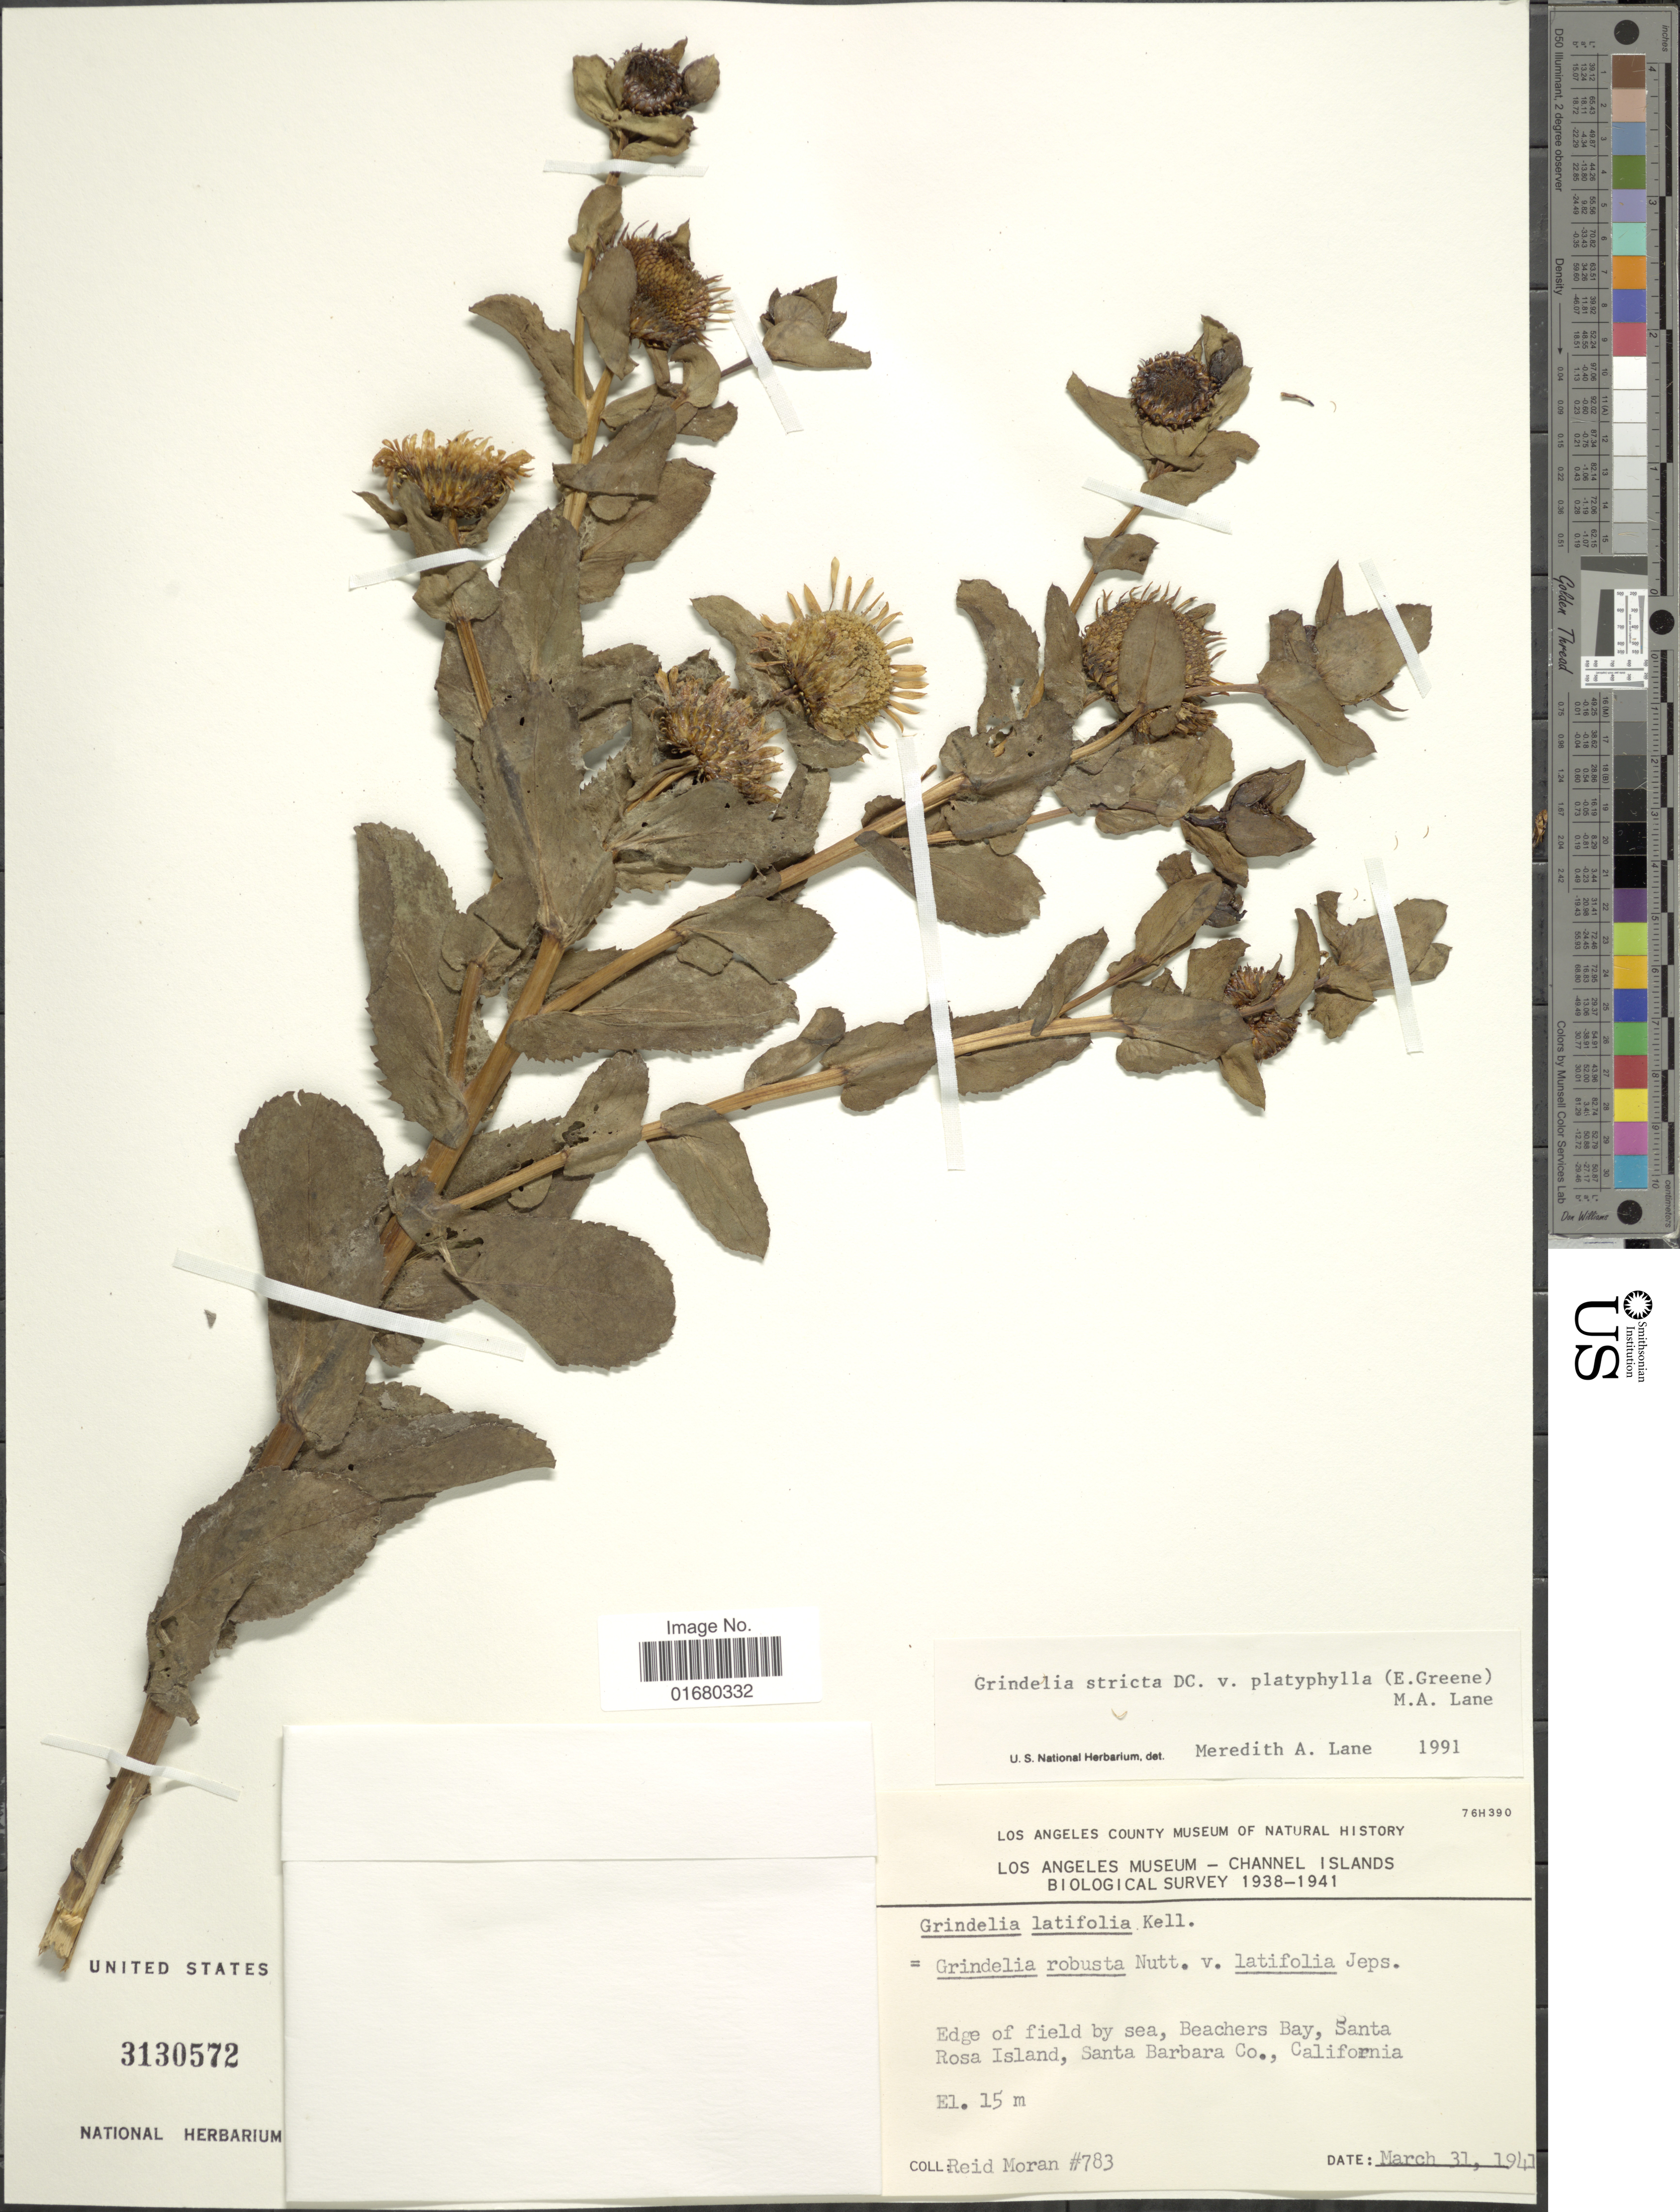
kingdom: Plantae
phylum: Tracheophyta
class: Magnoliopsida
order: Asterales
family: Asteraceae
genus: Grindelia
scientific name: Grindelia stricta var. platyphylla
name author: (Greene) M.A. Lane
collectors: R. V. Moran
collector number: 783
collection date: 1941-03-31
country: United States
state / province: California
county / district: Santa Barbara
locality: Edge of field by sea, Beachers Bay, Santa Rosa Island, Santa Barbara Co.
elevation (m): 15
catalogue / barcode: US 3130572